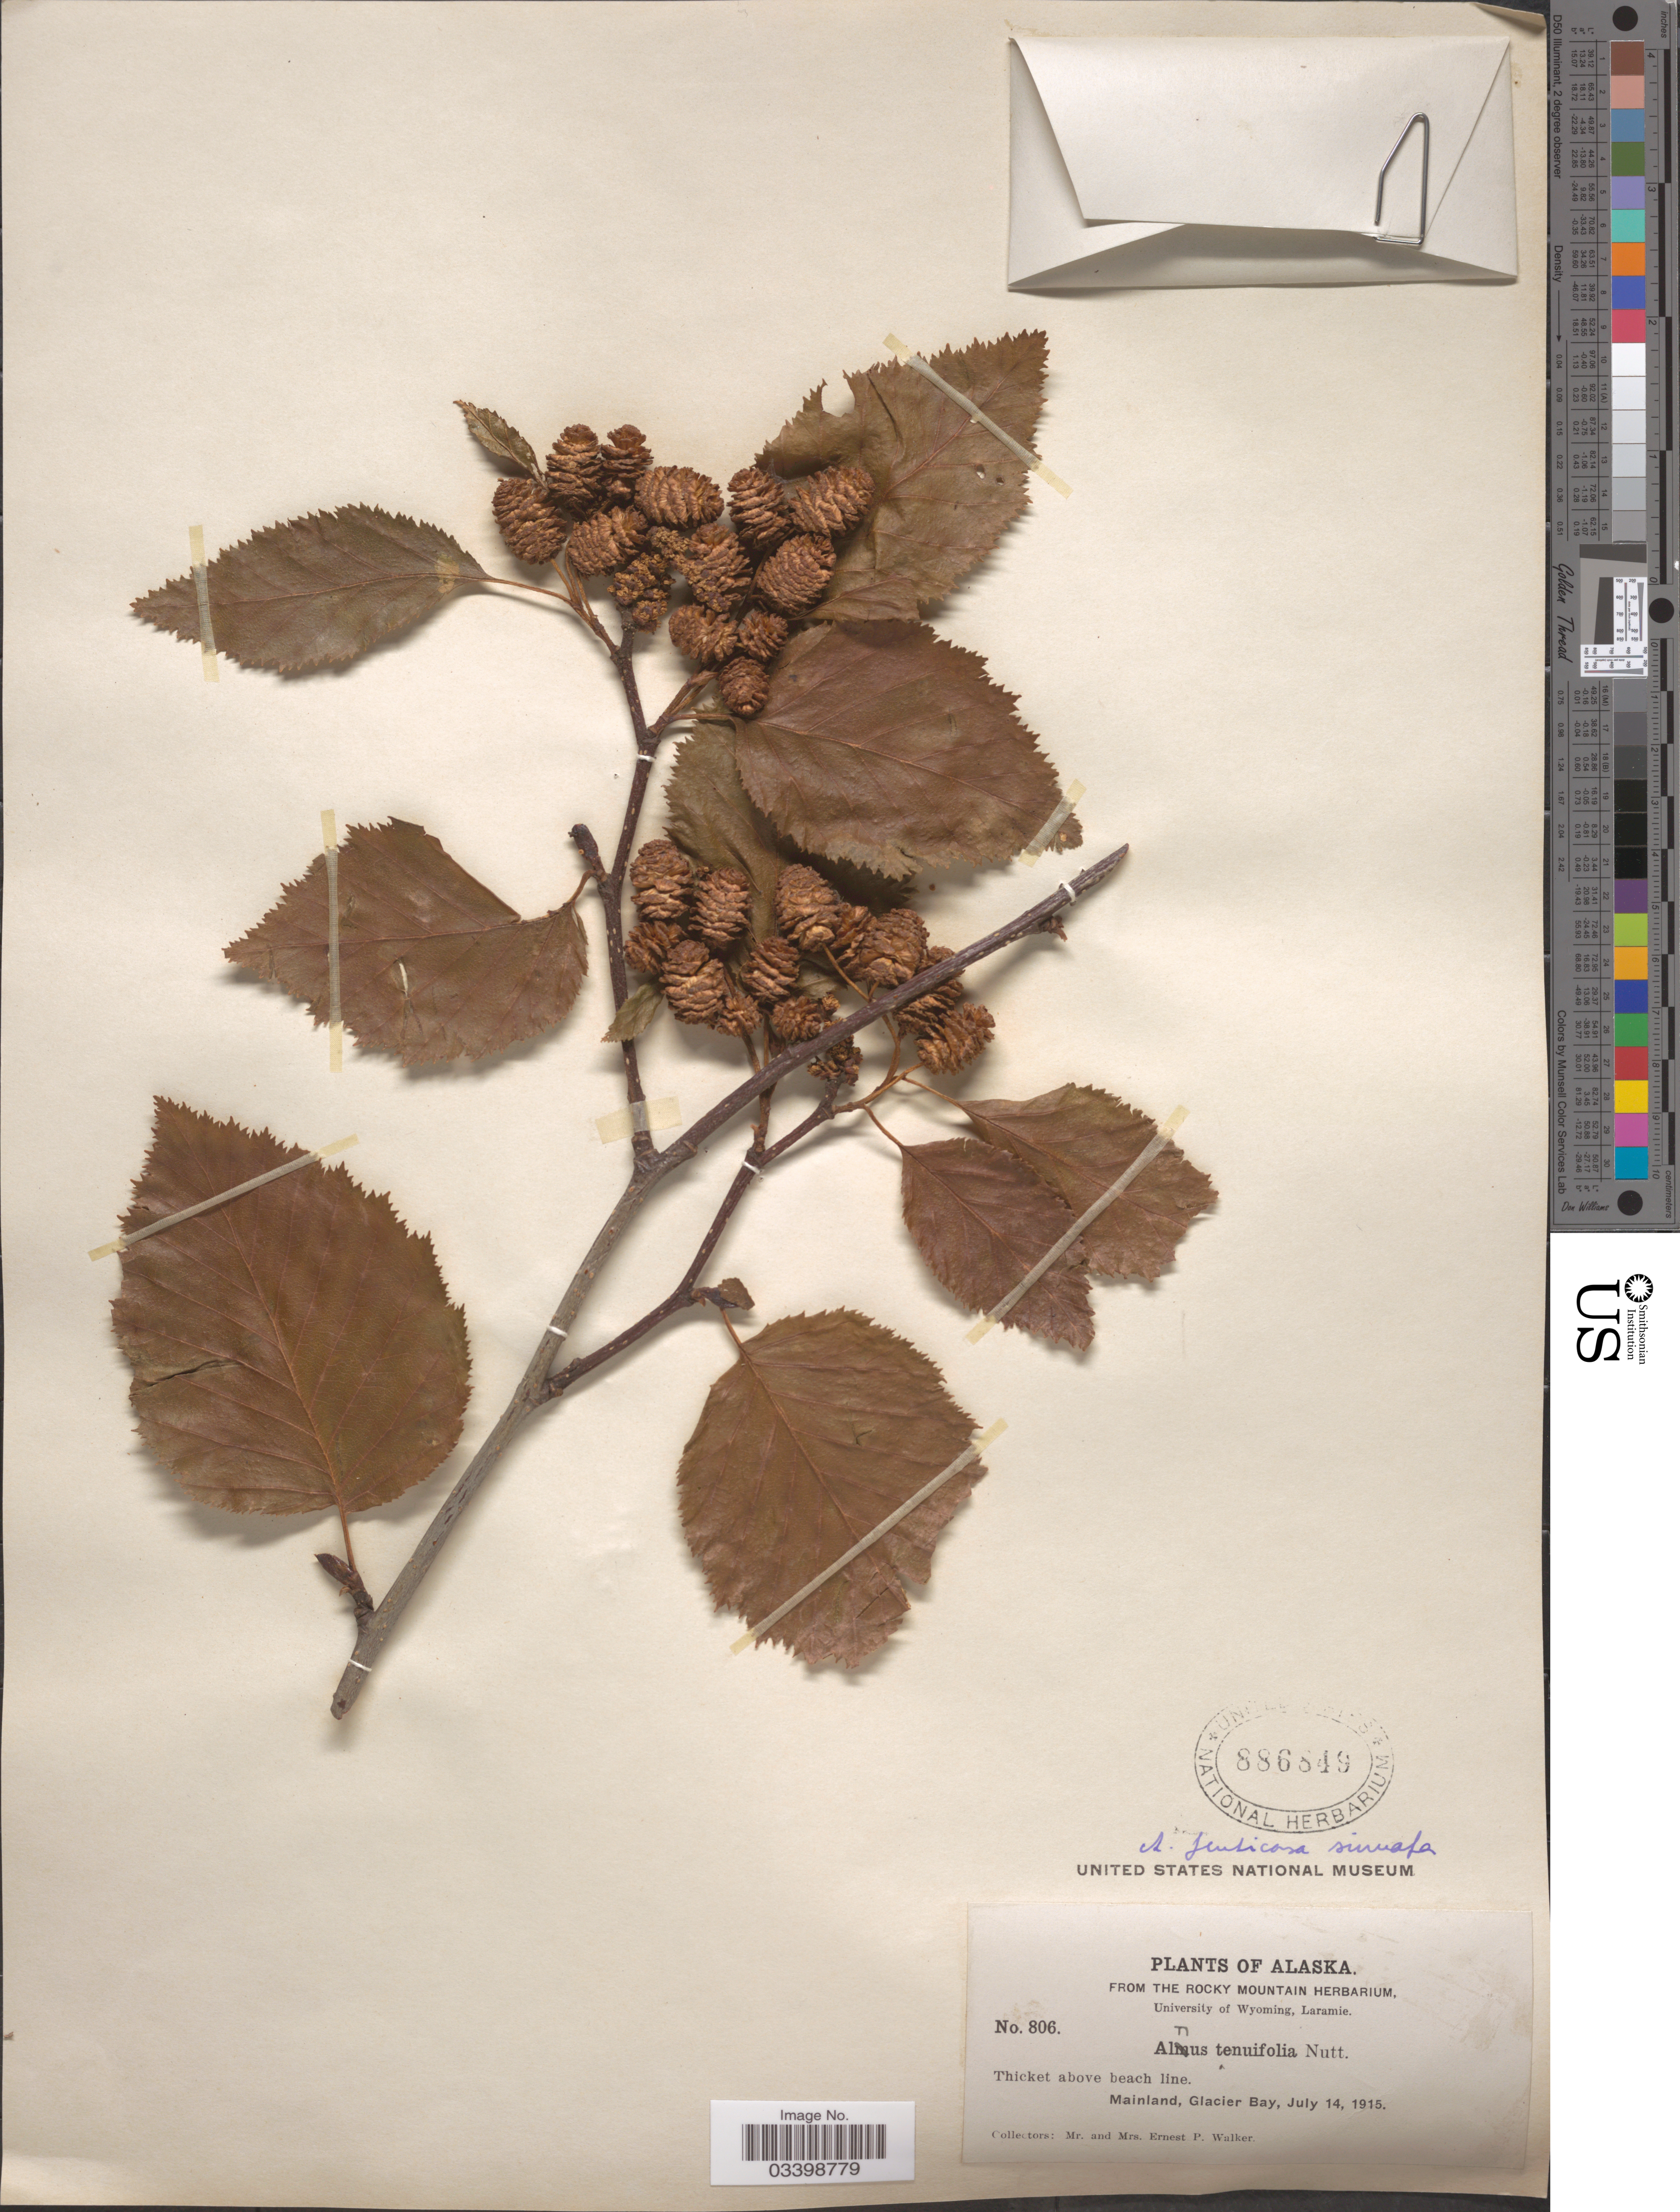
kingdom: Plantae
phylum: Tracheophyta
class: Magnoliopsida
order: Fagales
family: Betulaceae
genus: Alnus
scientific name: Alnus viridis subsp. sinuata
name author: Regel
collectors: E. P. Walker & E. Walker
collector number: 806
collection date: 1915-07-14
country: United States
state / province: Alaska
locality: Thicket above beach line. Mainland, Glacier Bay.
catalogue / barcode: US 886849